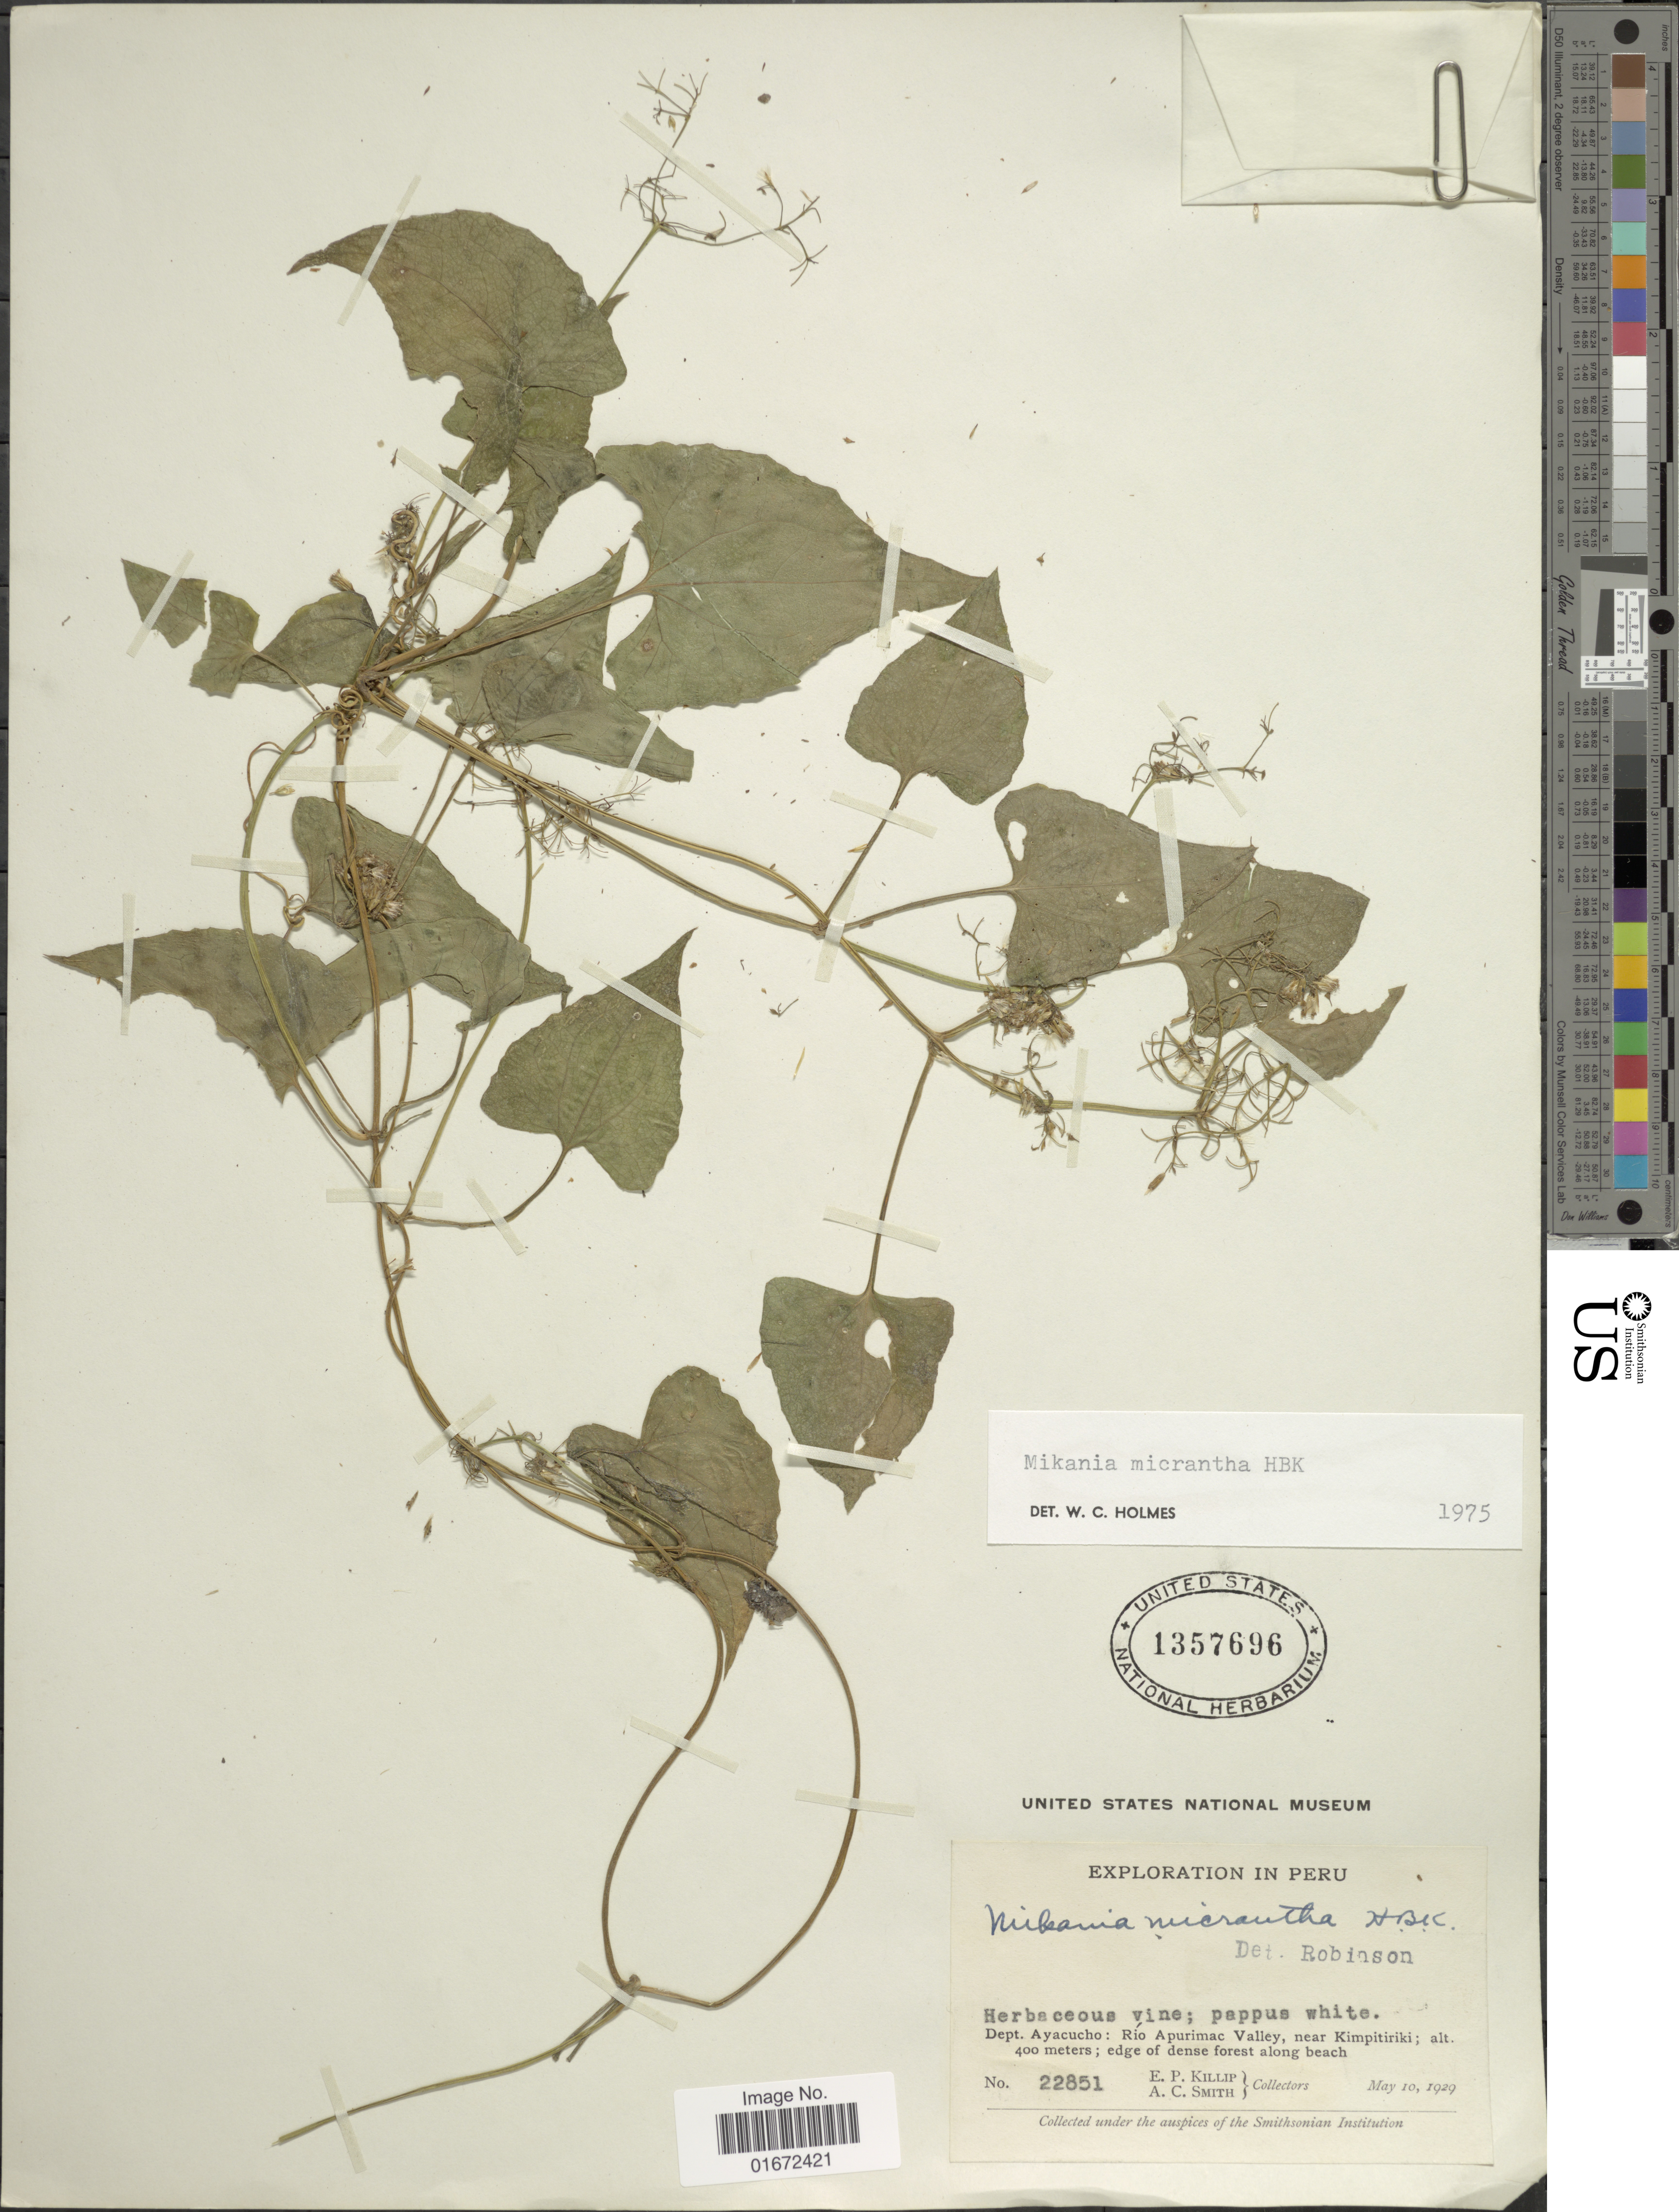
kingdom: Plantae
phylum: Tracheophyta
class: Magnoliopsida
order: Asterales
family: Asteraceae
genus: Mikania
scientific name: Mikania micrantha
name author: Kunth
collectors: E. P. Killip & A. C. Smith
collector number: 22851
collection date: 1929-05-10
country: Peru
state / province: Ayacucho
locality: Dept. Ayacucho: Rio Apurimac Valley, near Kimpitiriki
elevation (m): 400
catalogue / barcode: US 1357696